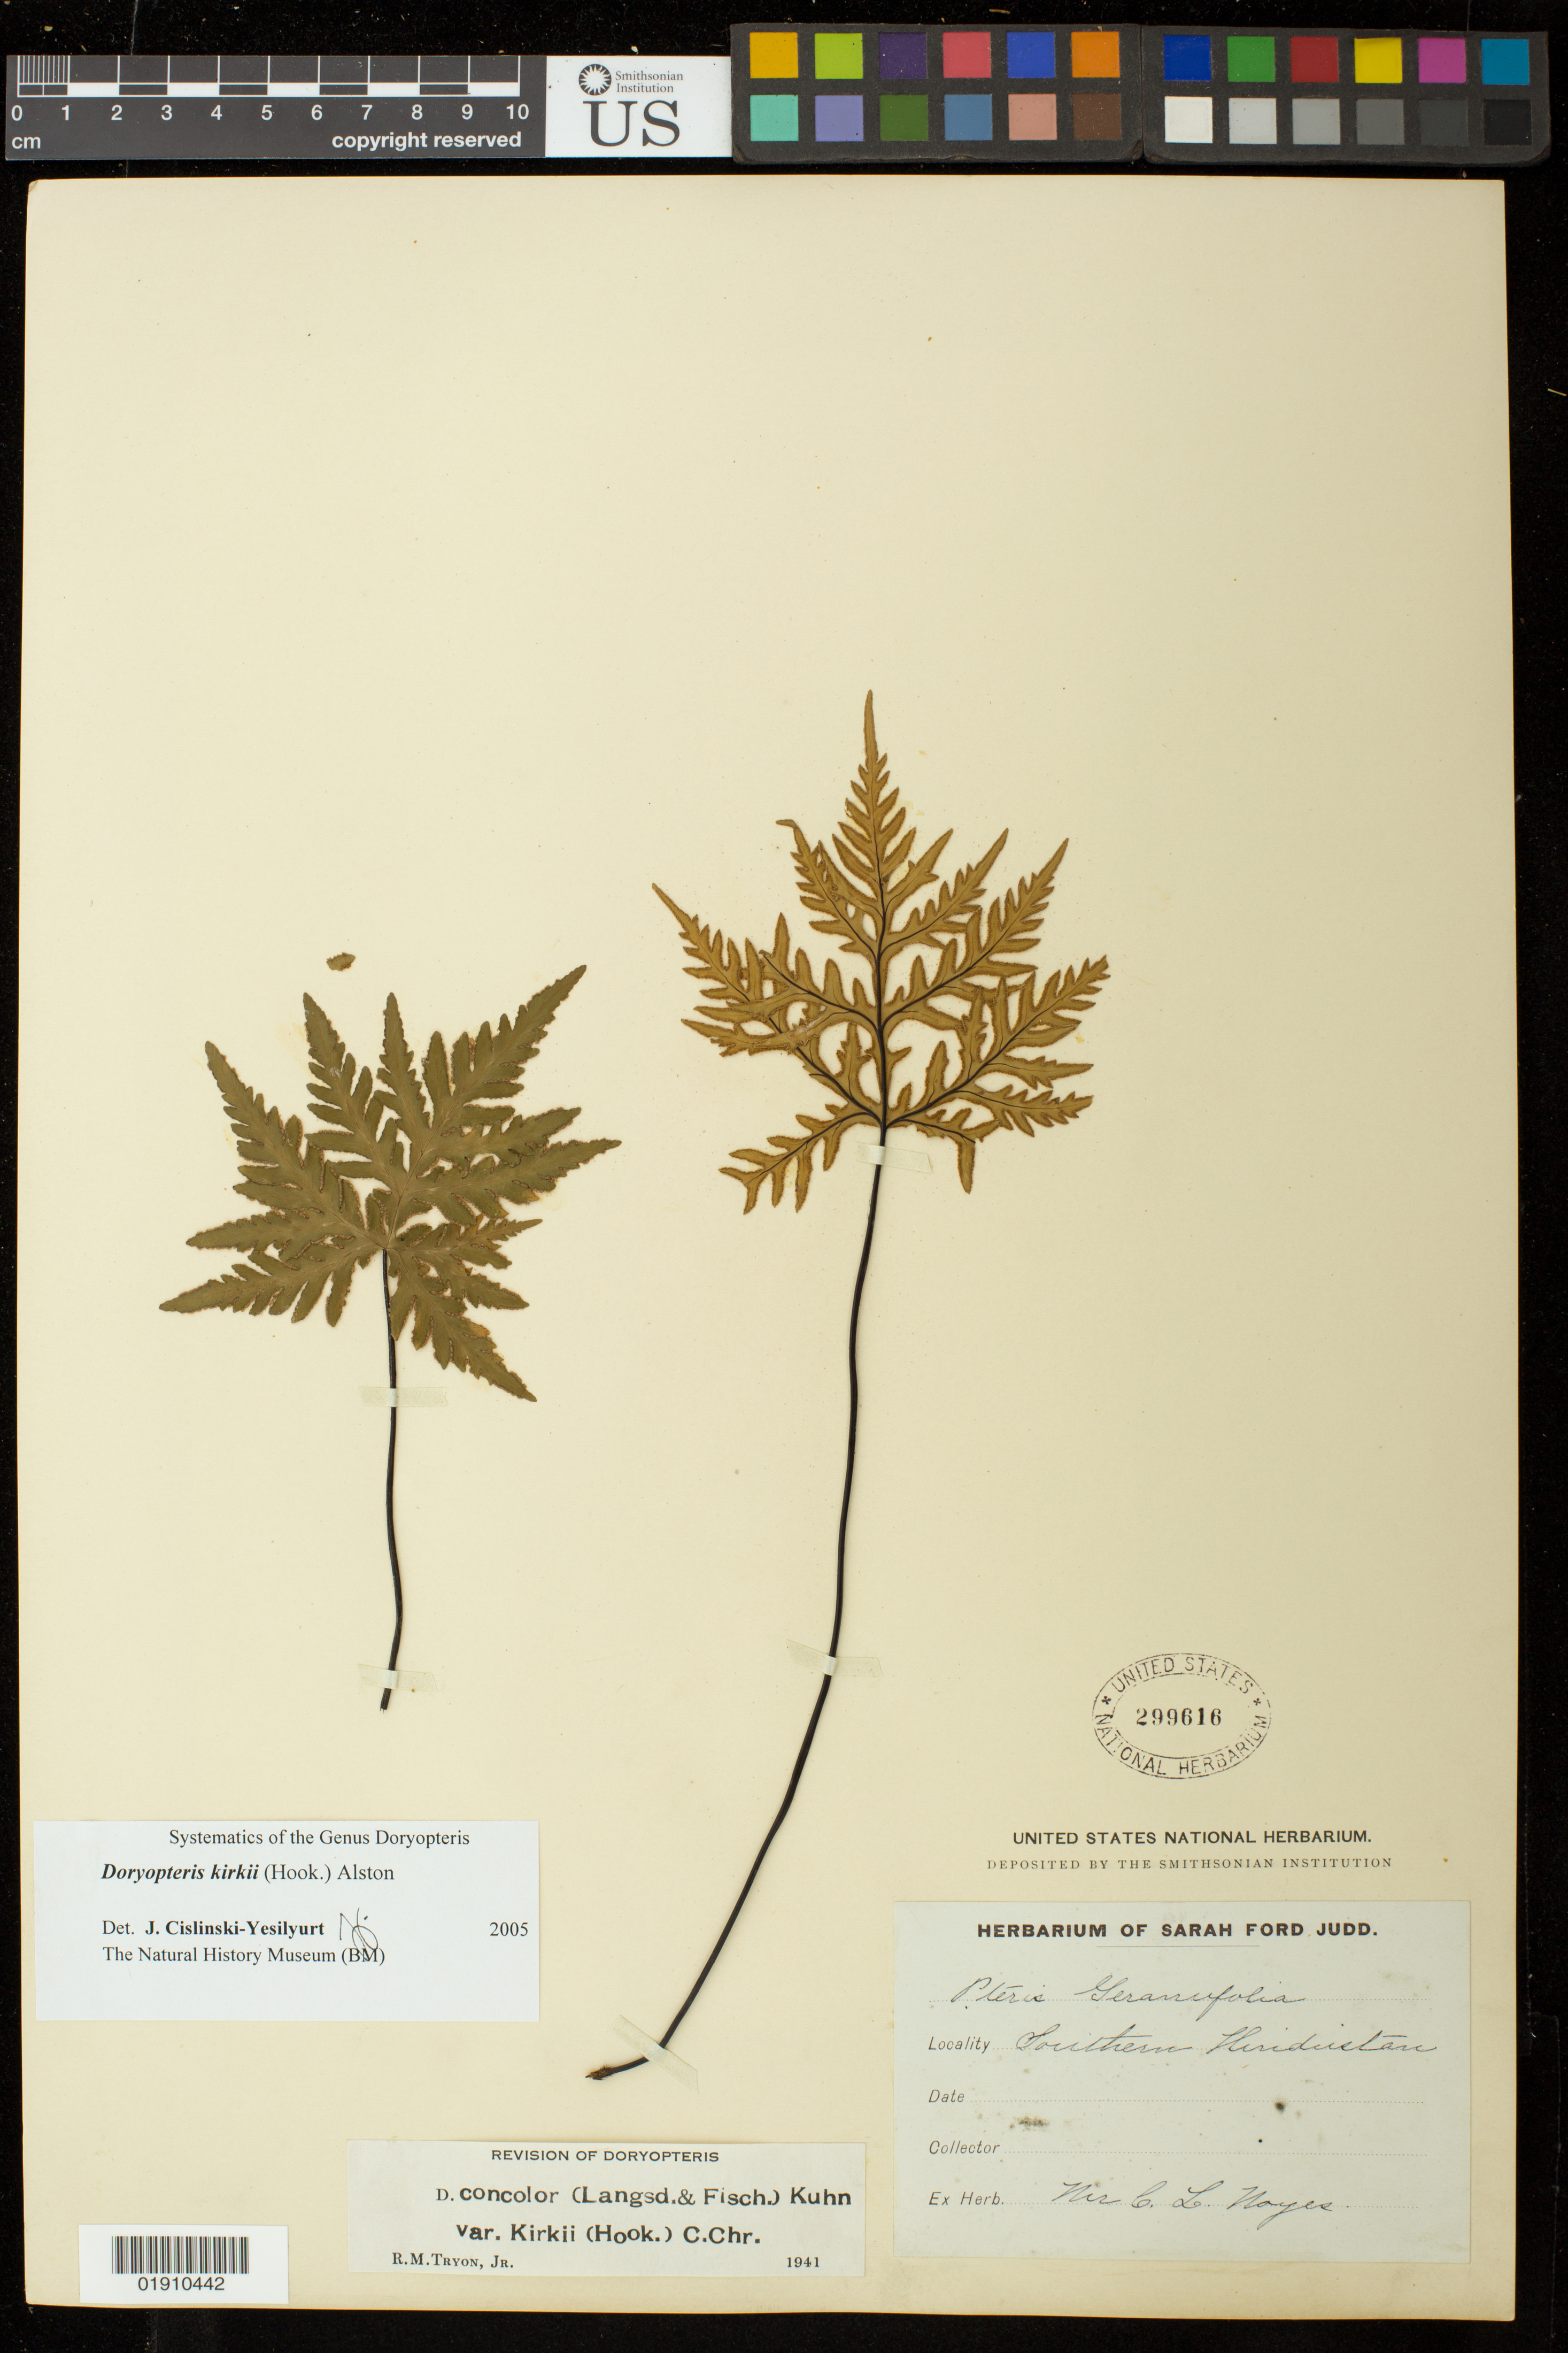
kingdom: Plantae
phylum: Tracheophyta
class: Polypodiopsida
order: Polypodiales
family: Pteridaceae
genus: Doryopteris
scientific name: Doryopteris kirkii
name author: (Hook.) Alston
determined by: Cislinski-Yesilyurt, J.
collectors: C. Noyes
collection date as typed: s.d.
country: India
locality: Southern Hindustan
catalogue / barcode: US 299616